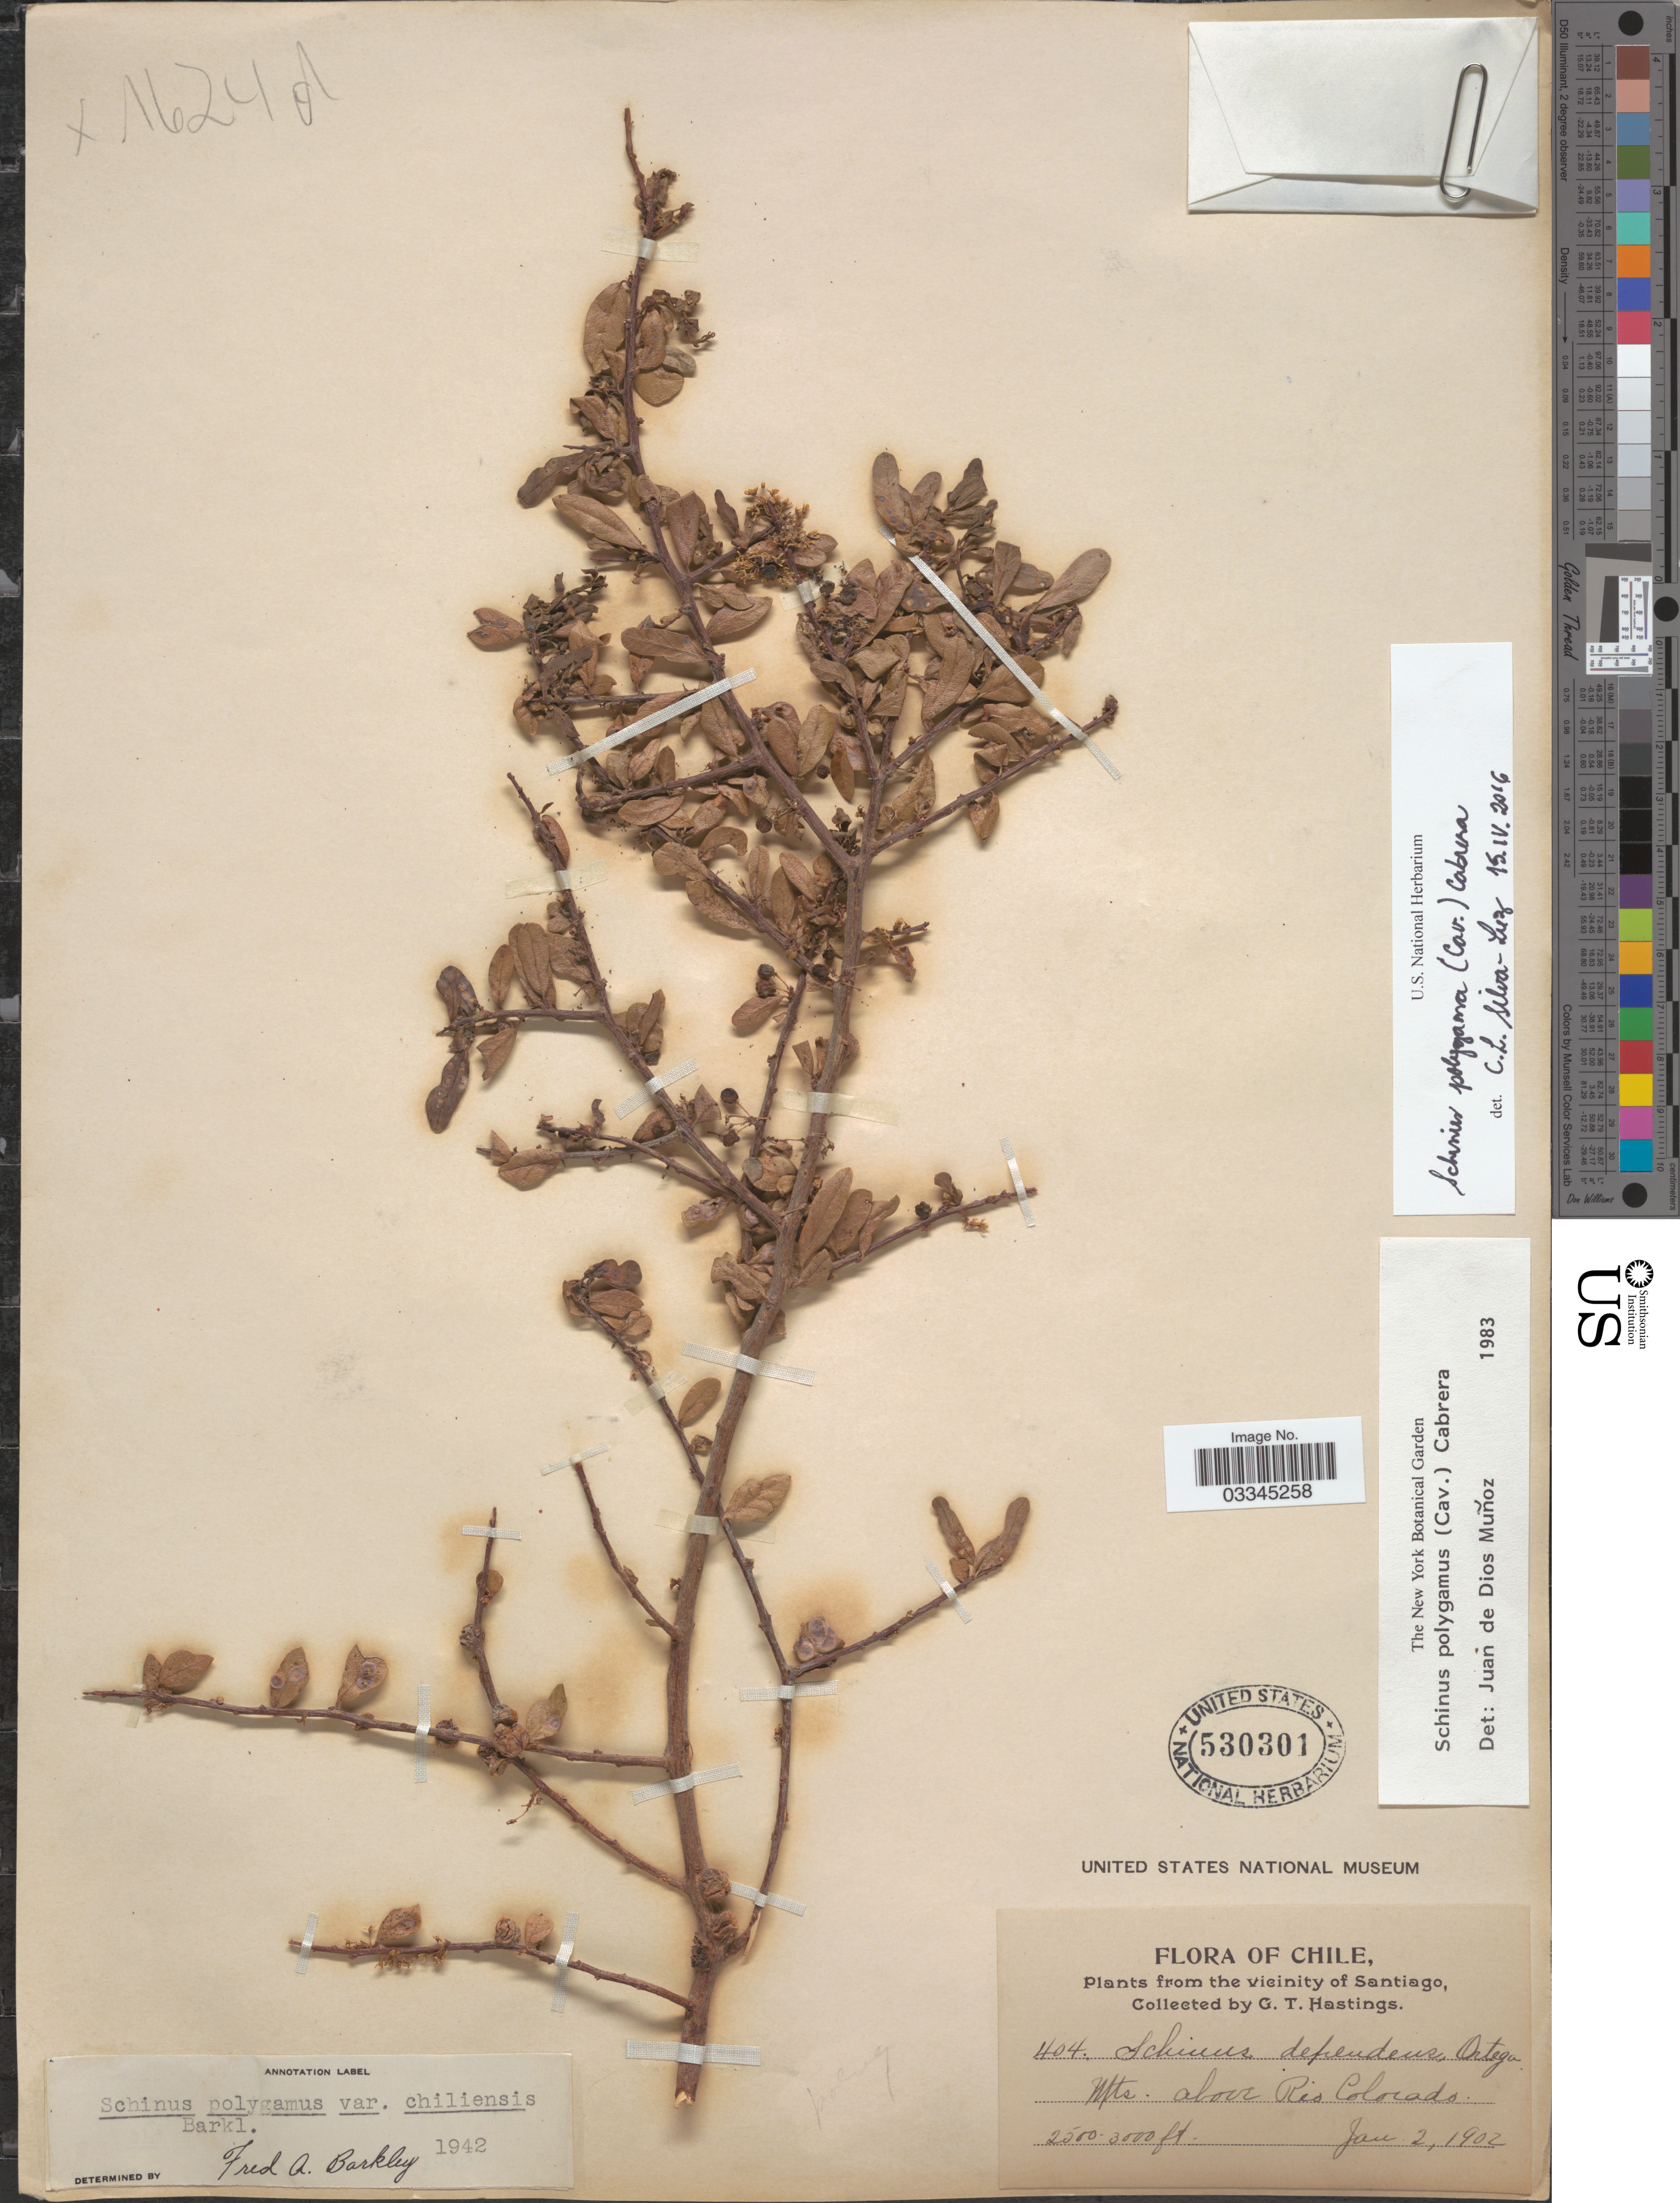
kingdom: Plantae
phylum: Tracheophyta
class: Magnoliopsida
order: Sapindales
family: Anacardiaceae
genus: Schinus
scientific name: Schinus polygama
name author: (Cav.) Cabrera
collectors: G. Hastings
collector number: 404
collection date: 1902-01-02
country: Chile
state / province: Región Metropolitana (RM)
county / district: Santiago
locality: Vicinity of Santiago. Mts. above Rio Colorado.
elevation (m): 762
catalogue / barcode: US 530301